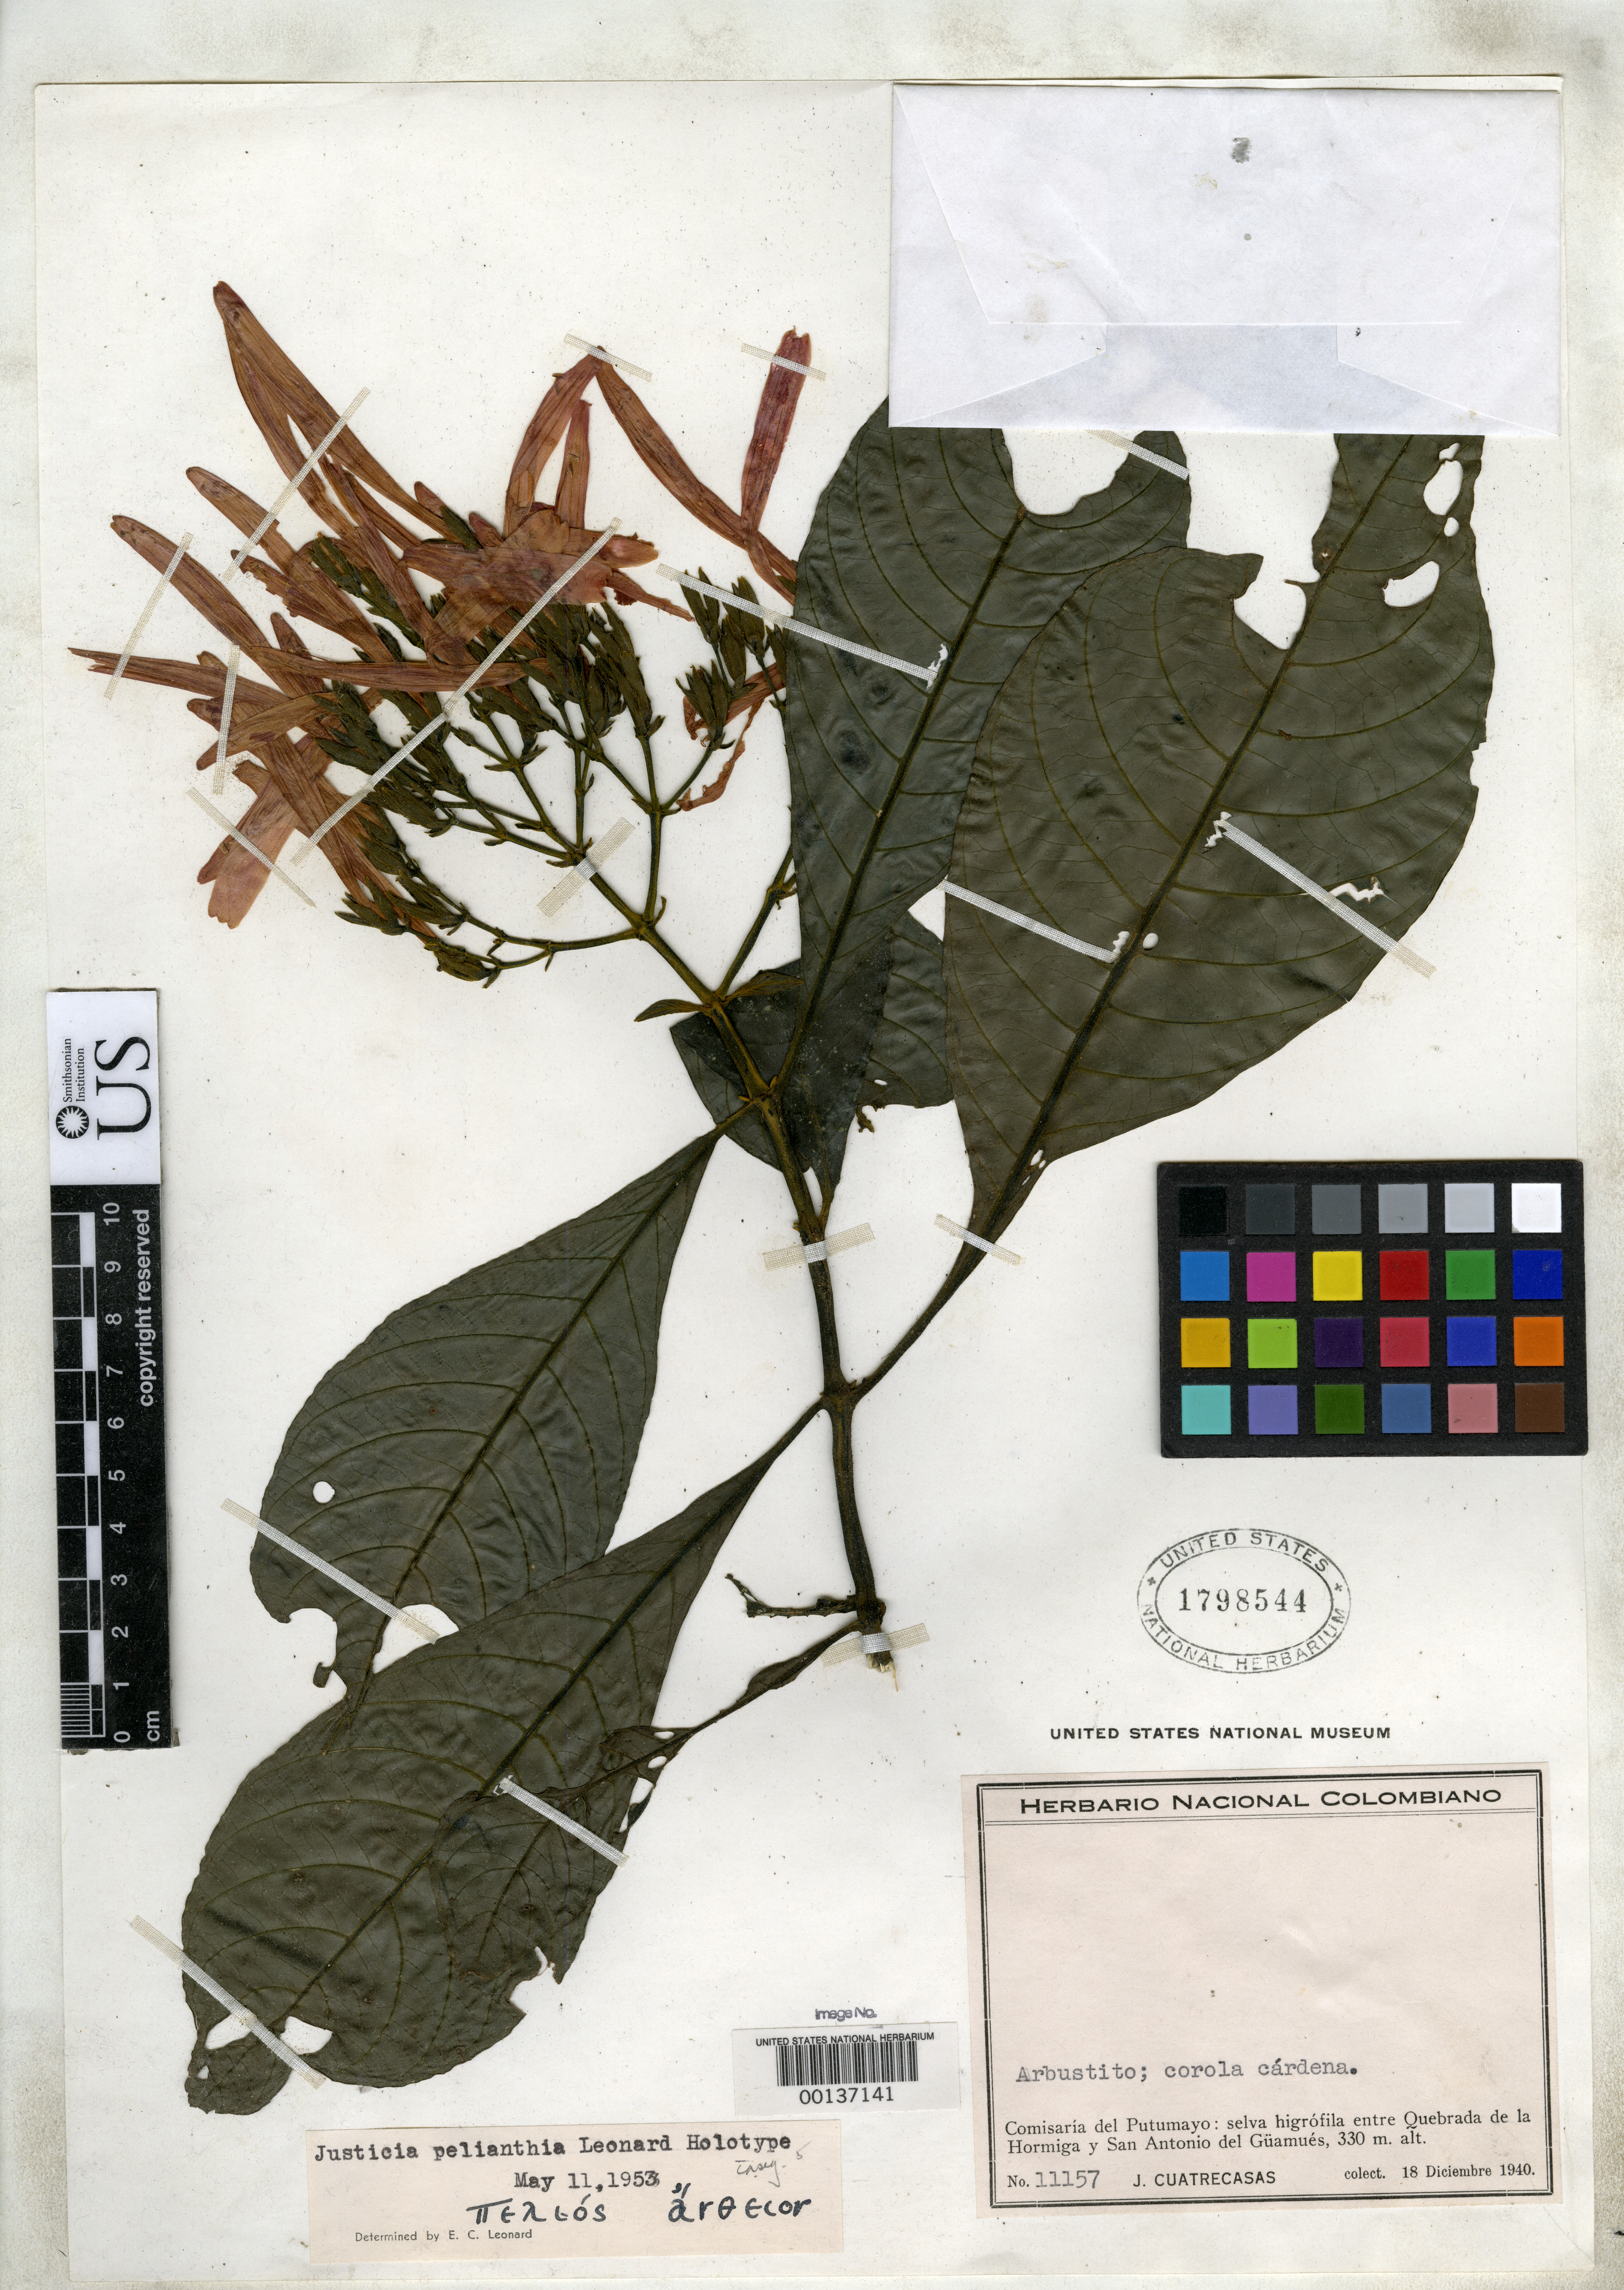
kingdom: Plantae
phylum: Tracheophyta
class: Magnoliopsida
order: Lamiales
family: Acanthaceae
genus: Justicia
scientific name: Justicia pelianthia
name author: Leonard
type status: Holotype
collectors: J. Cuatrecasas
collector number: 11157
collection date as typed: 18 Dec 1940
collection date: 1940-12-18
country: Colombia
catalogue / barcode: US 1798544